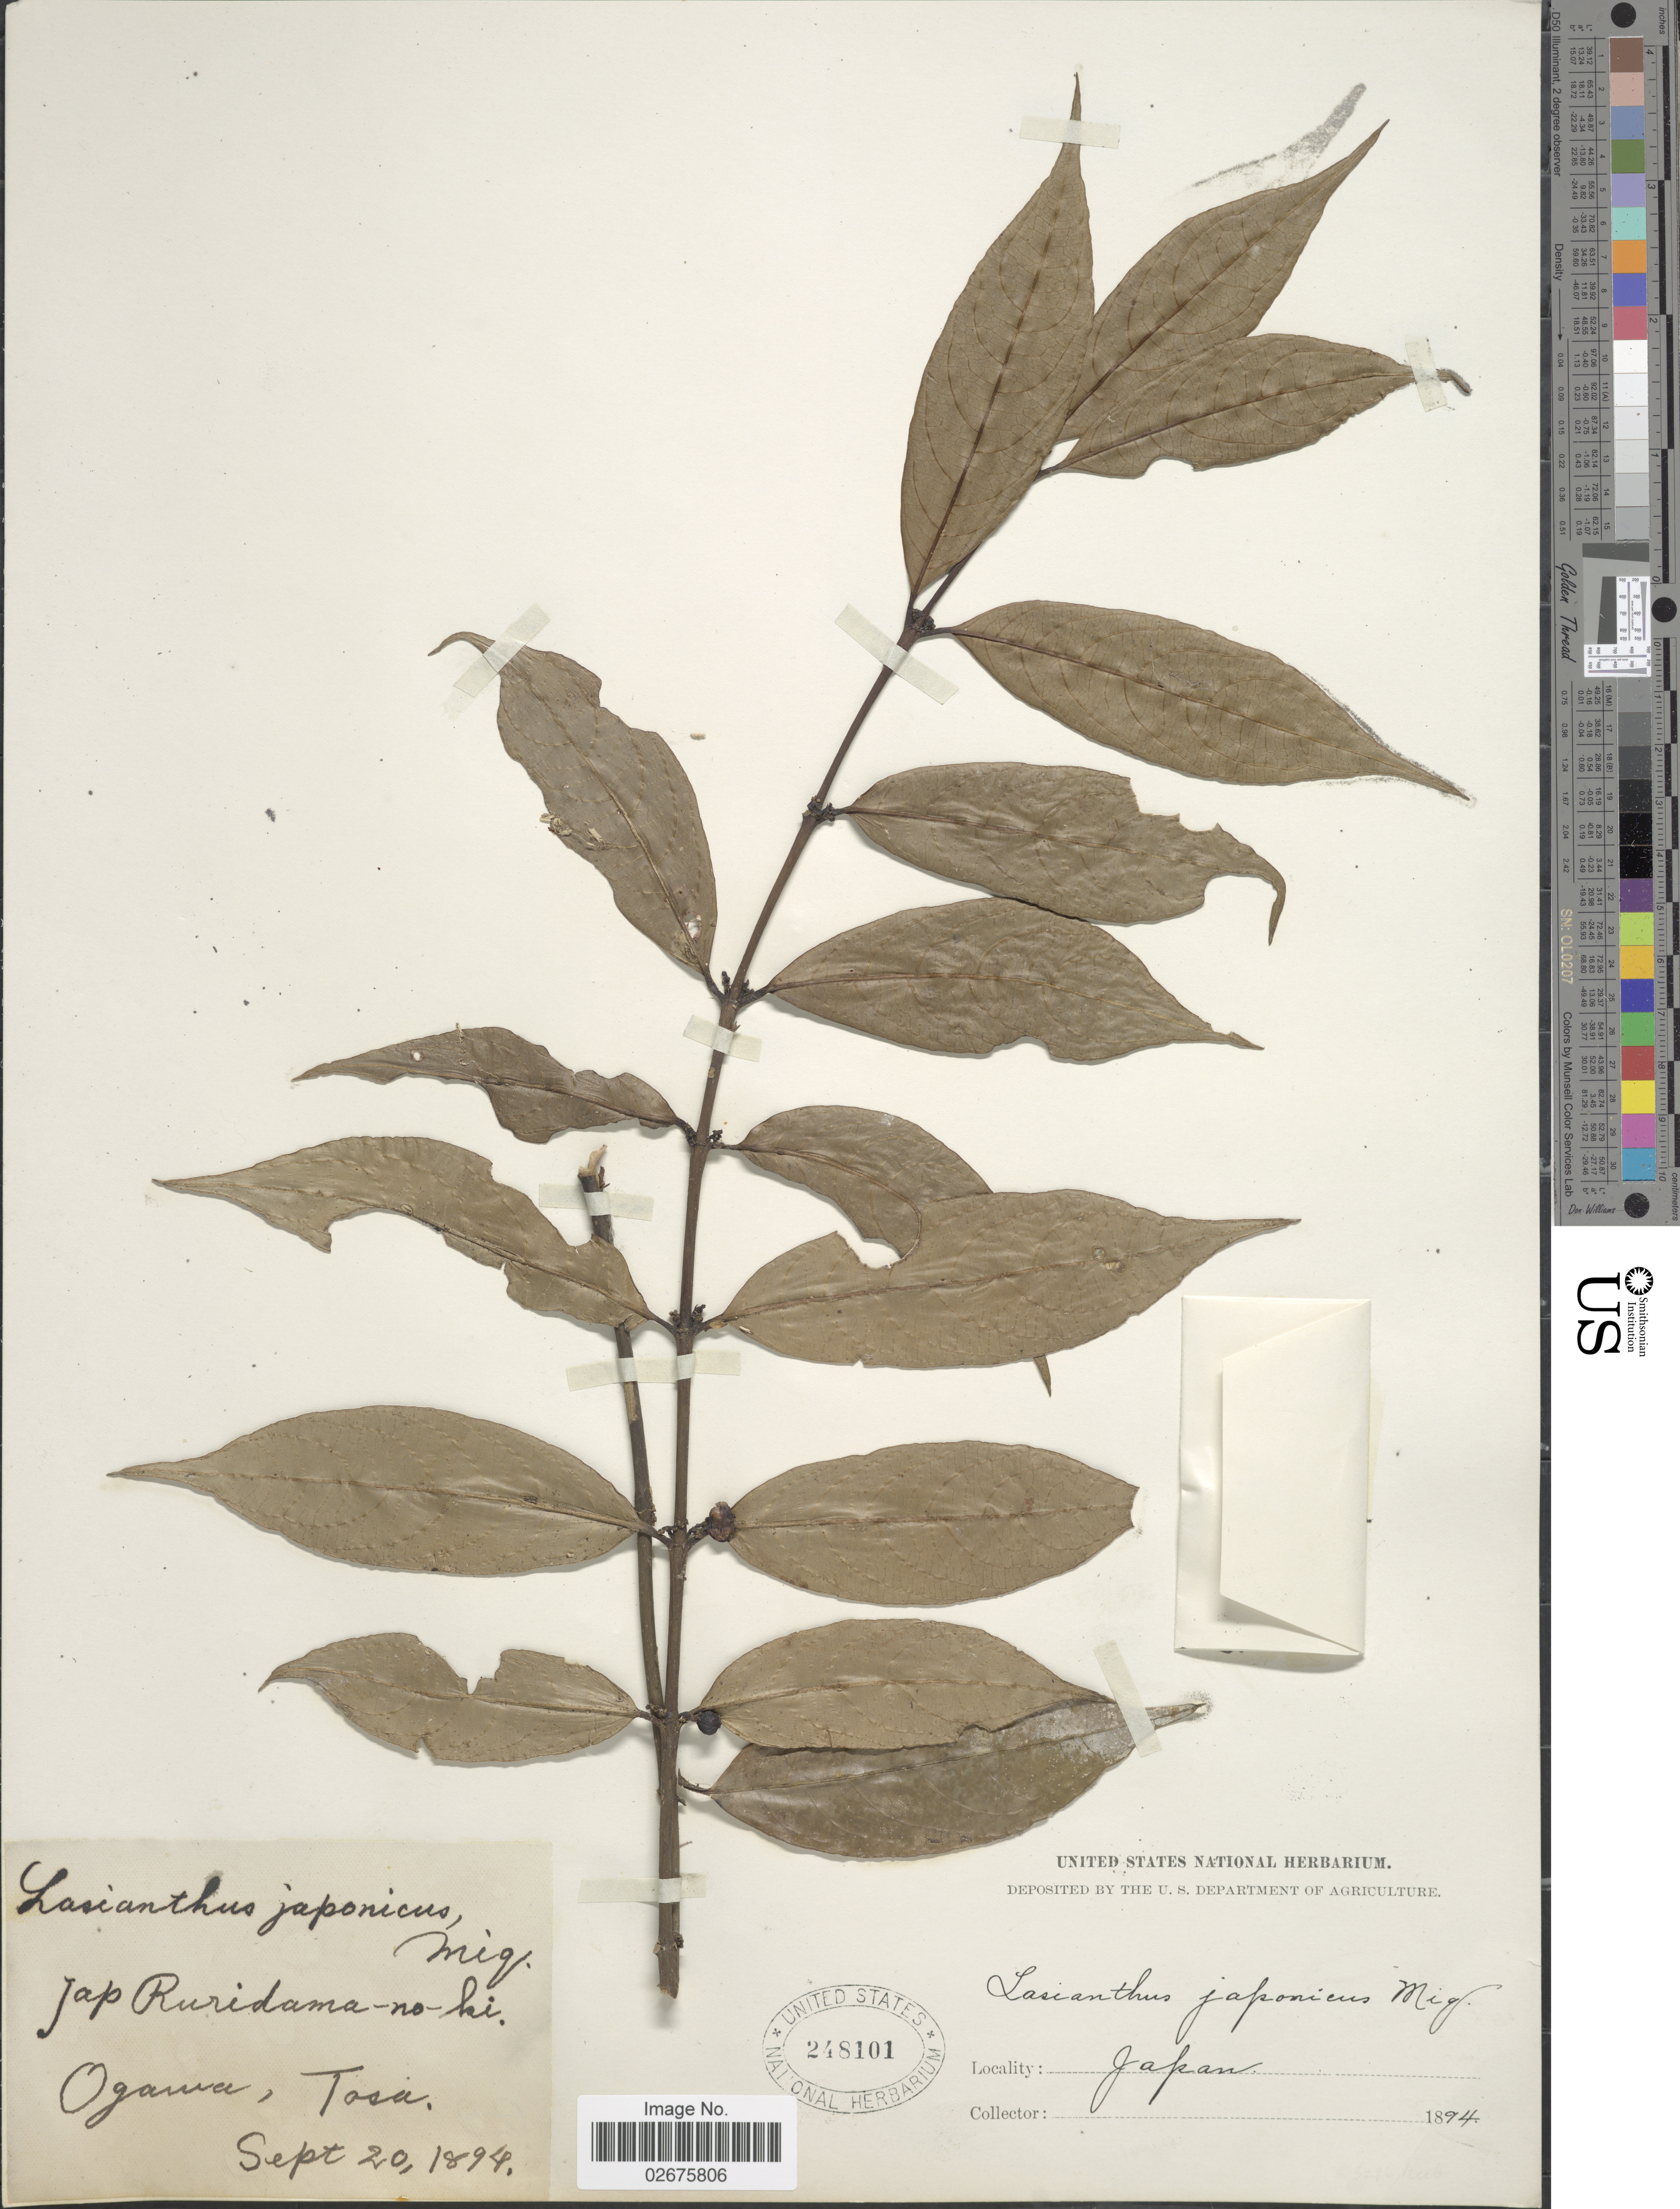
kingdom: Plantae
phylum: Tracheophyta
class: Magnoliopsida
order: Gentianales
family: Rubiaceae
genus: Lasianthus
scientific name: Lasianthus japonicus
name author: Miq.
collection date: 1894-09-20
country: Japan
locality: Jap Ruridama-no-ki. Ohawa, Tosa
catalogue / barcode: US 248101